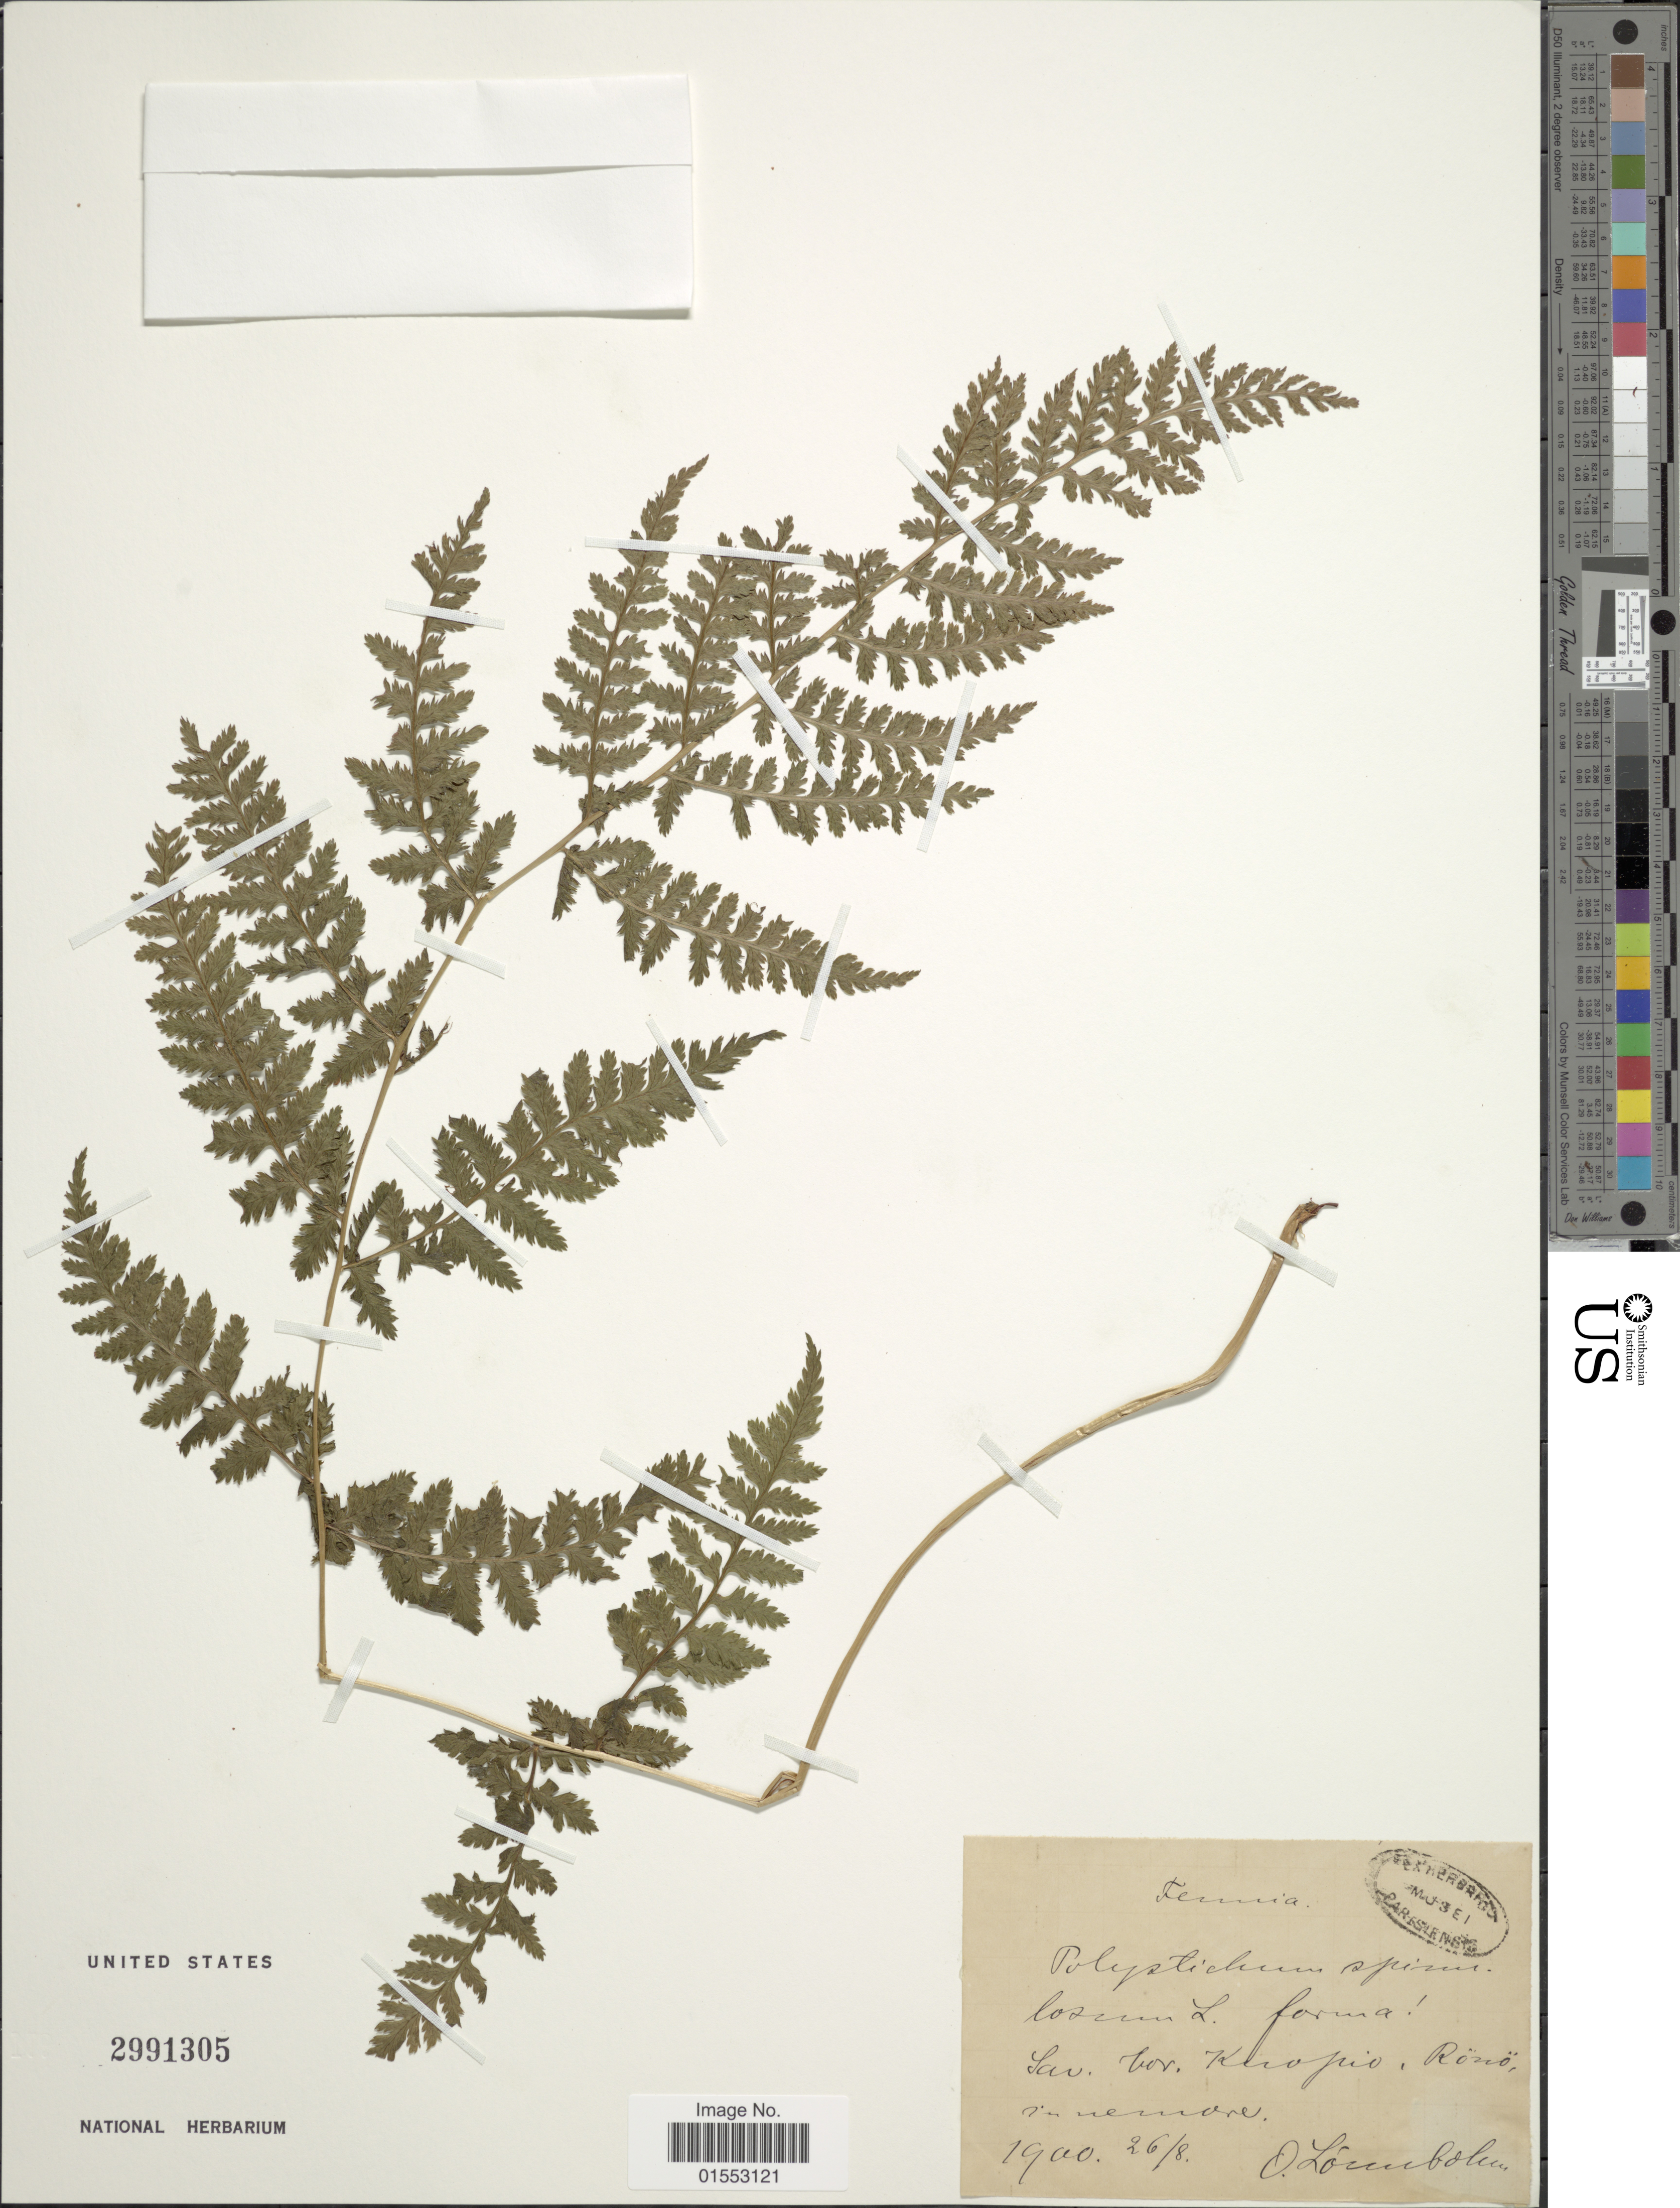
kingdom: Plantae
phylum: Tracheophyta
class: Polypodiopsida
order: Polypodiales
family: Dryopteridaceae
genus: Dryopteris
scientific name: Dryopteris carthusiana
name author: (Villars) H.P. Fuchs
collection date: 1900-08-26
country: Finland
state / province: Pohjois-Savo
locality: Kuopio, Rönö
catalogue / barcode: US 2991305